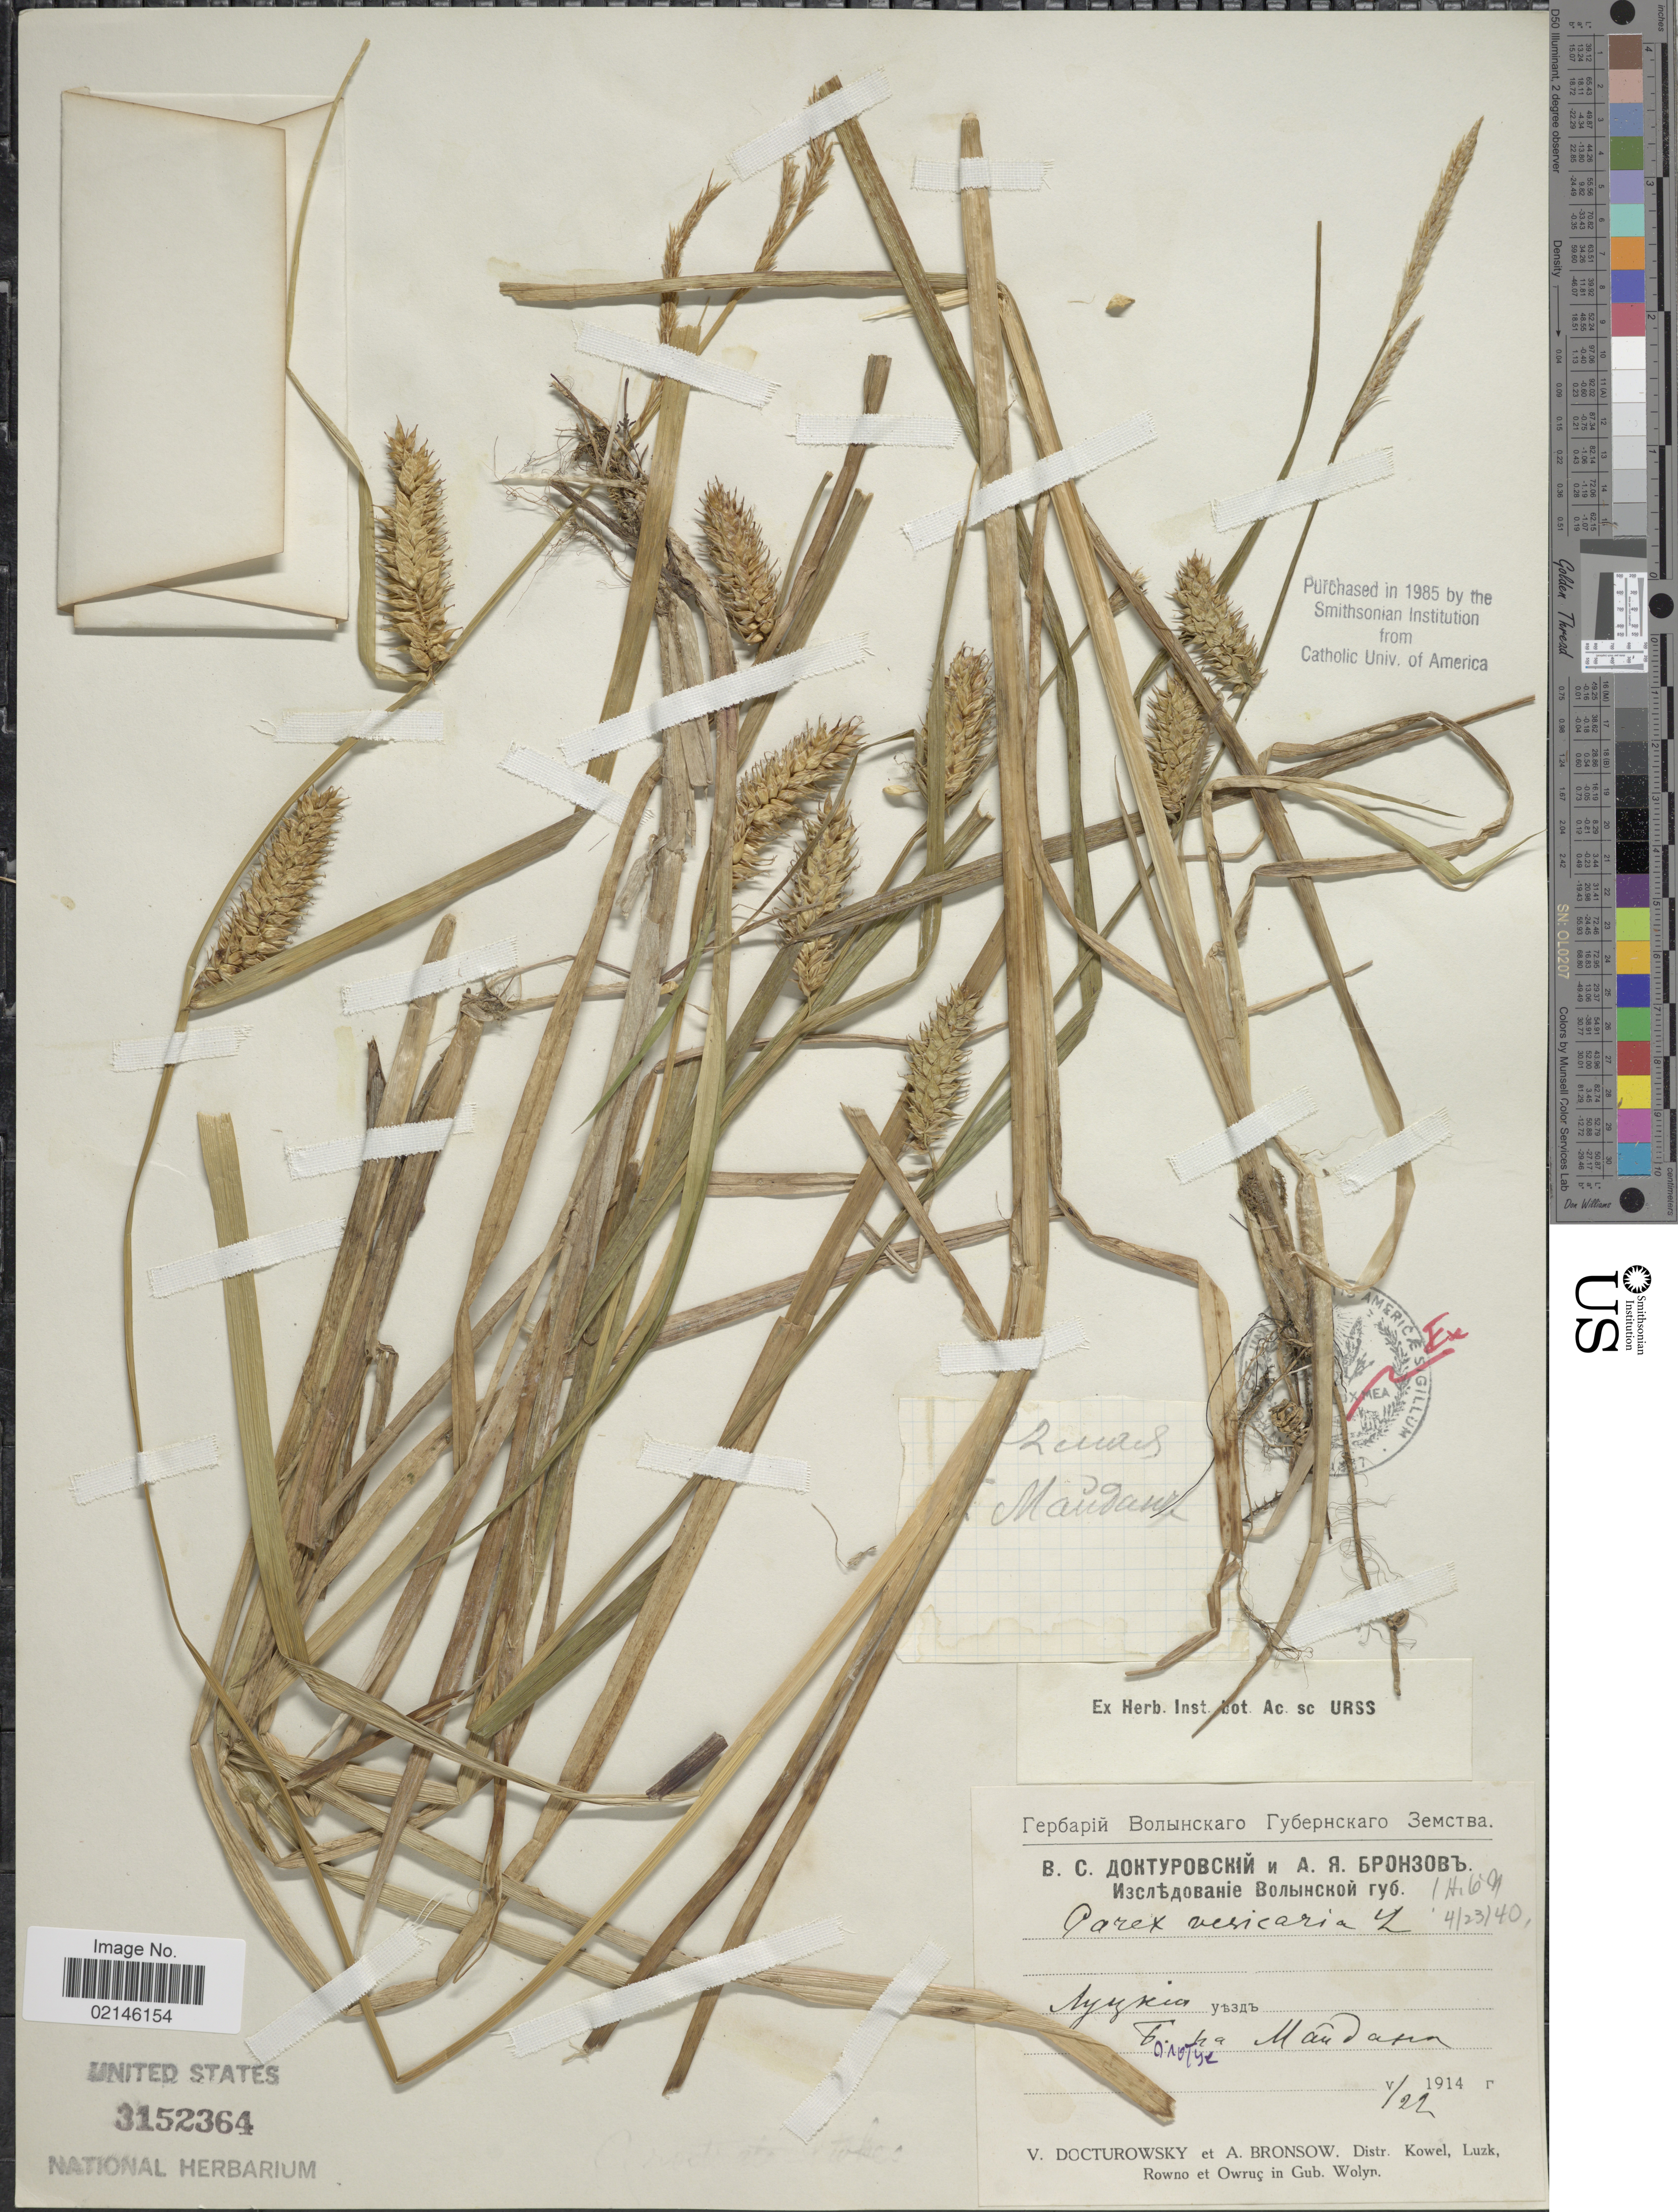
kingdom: Plantae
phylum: Tracheophyta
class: Liliopsida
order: Poales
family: Cyperaceae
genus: Carex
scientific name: Carex vesicaria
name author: L.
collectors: Collector illegible & A. Bronsow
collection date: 1914-05-22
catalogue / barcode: US 3152364